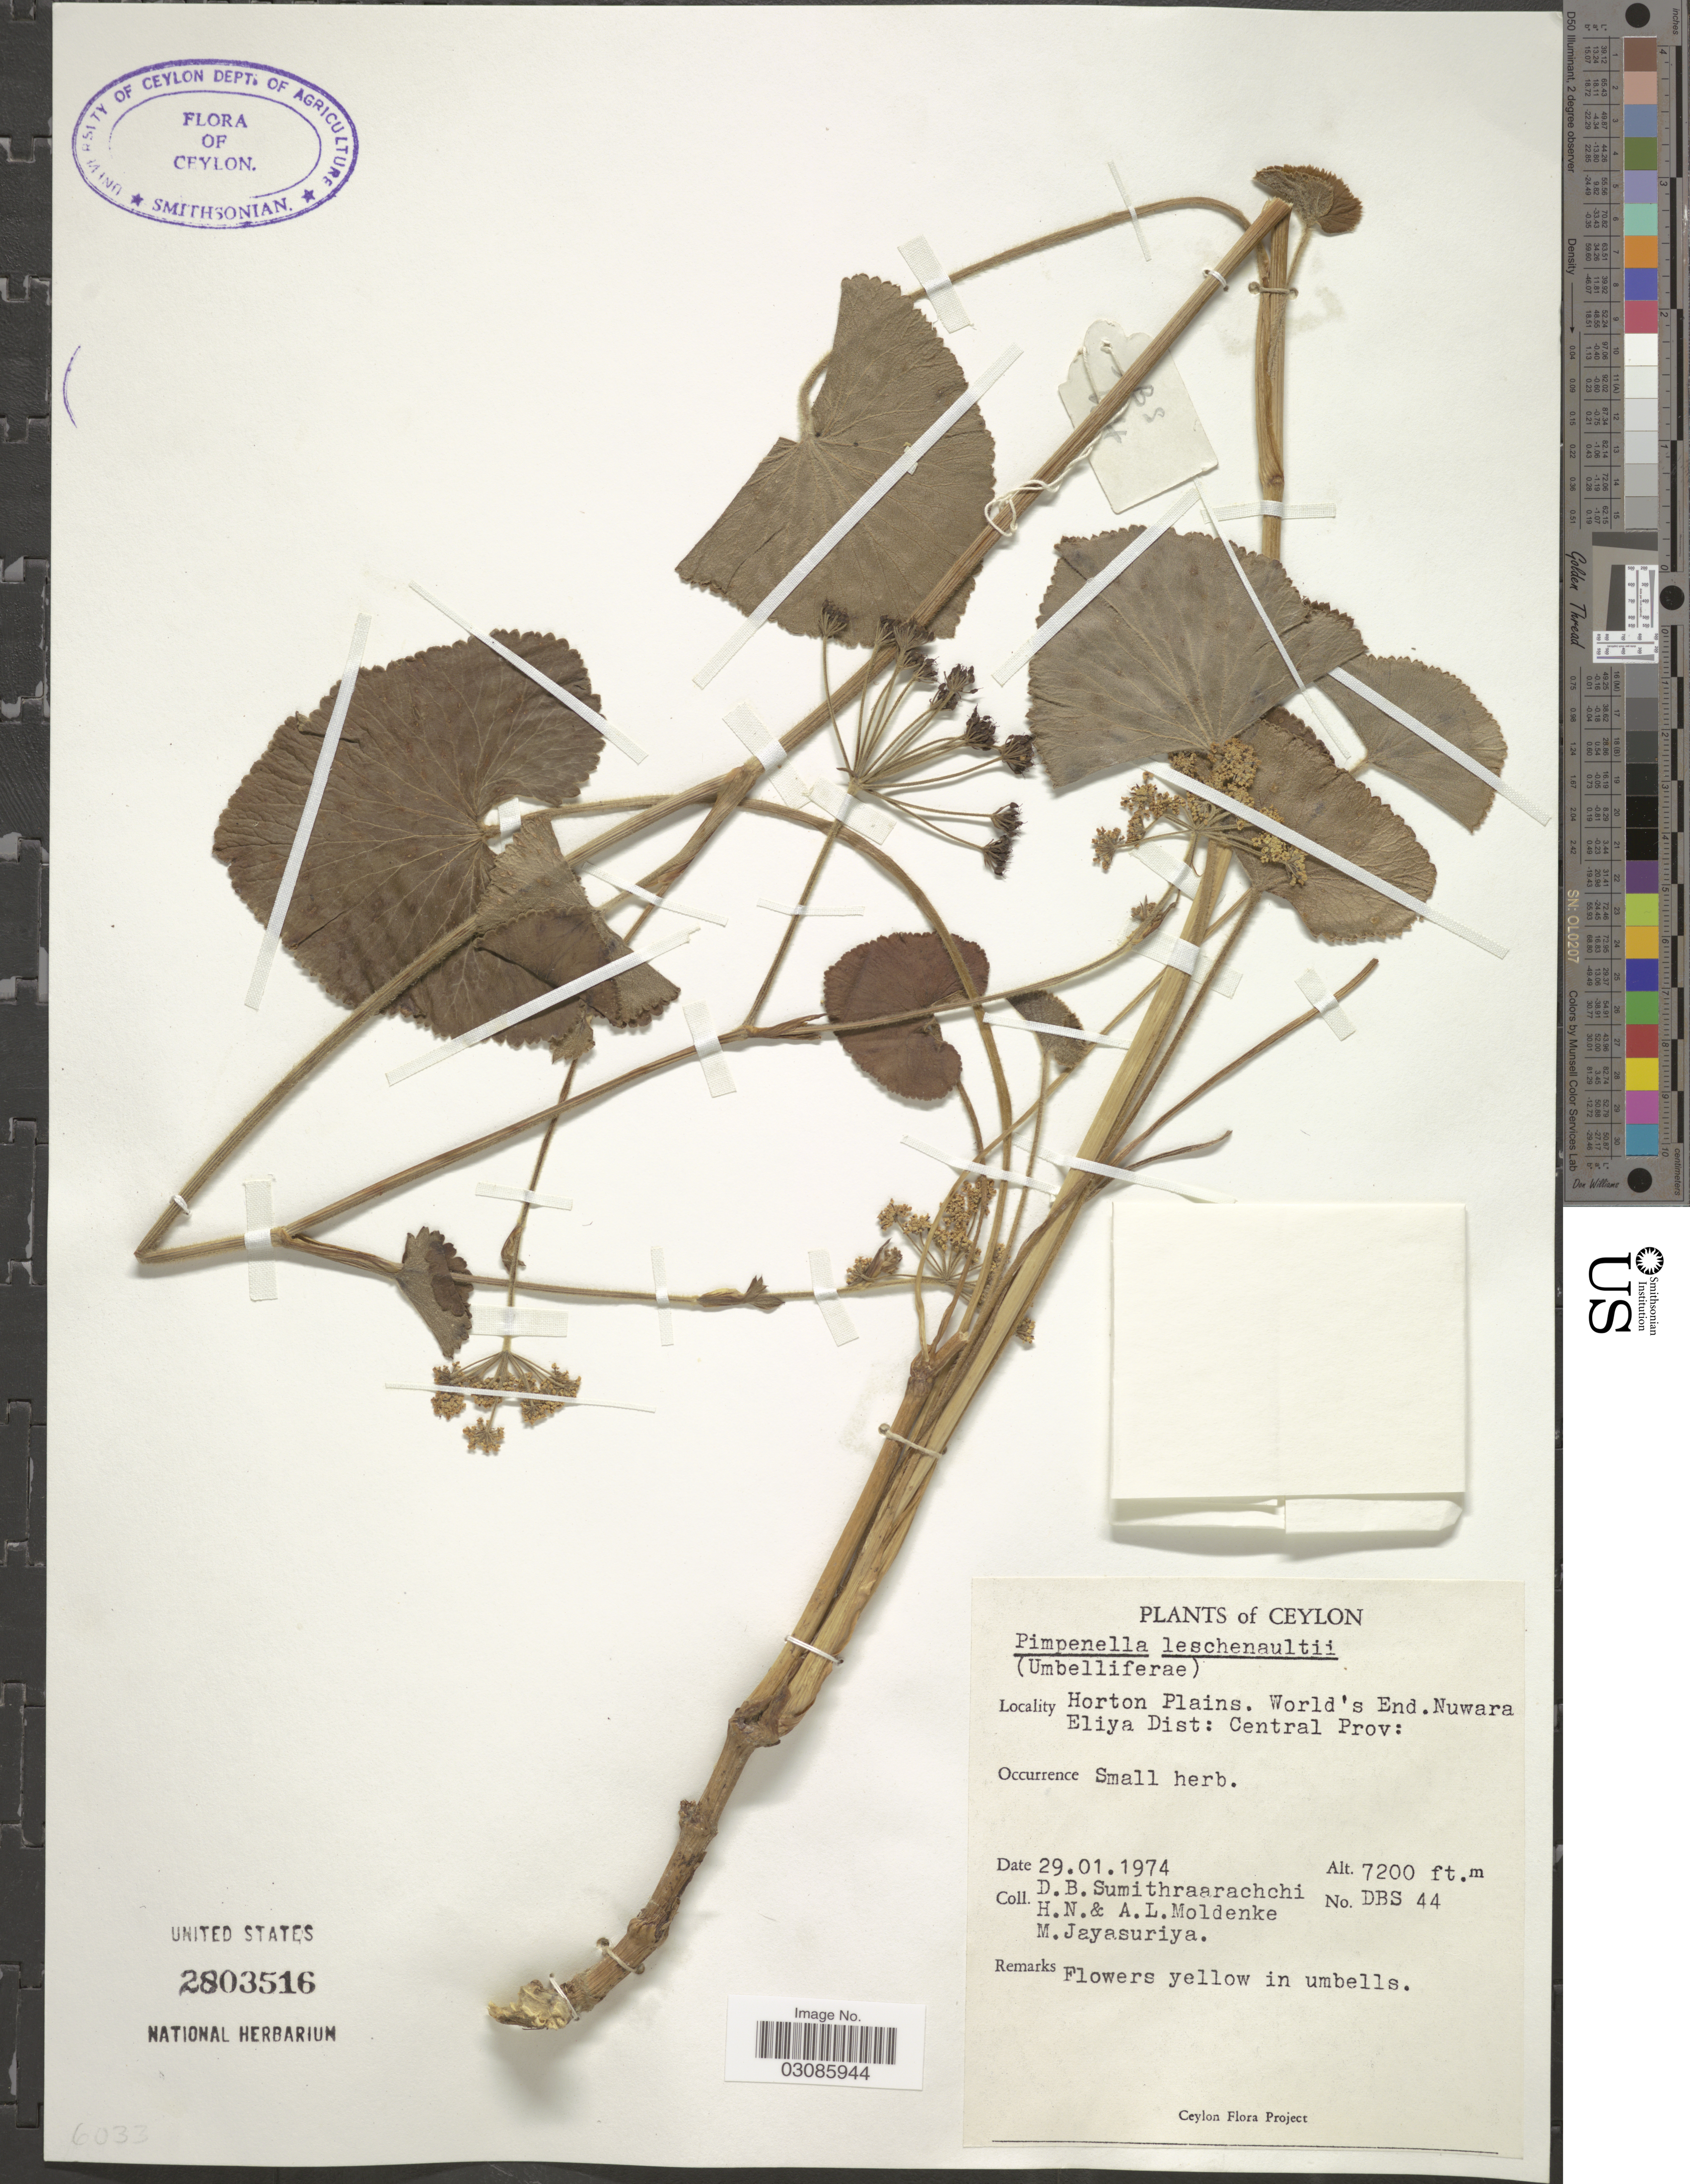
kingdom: Plantae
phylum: Tracheophyta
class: Magnoliopsida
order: Apiales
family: Apiaceae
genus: Pimpinella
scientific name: Pimpinella leschenaultii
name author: DC.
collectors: D. B. Sumithraarachchi, H. N. Moldenke, A. L. Moldenke & M. Jayasuriya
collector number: DBS44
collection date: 1974-01-29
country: Sri Lanka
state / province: Central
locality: Ceylon, Horton Plains. World's End. Nuwara Eliya Dist: Central Prov.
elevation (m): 2195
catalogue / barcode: US 2803516